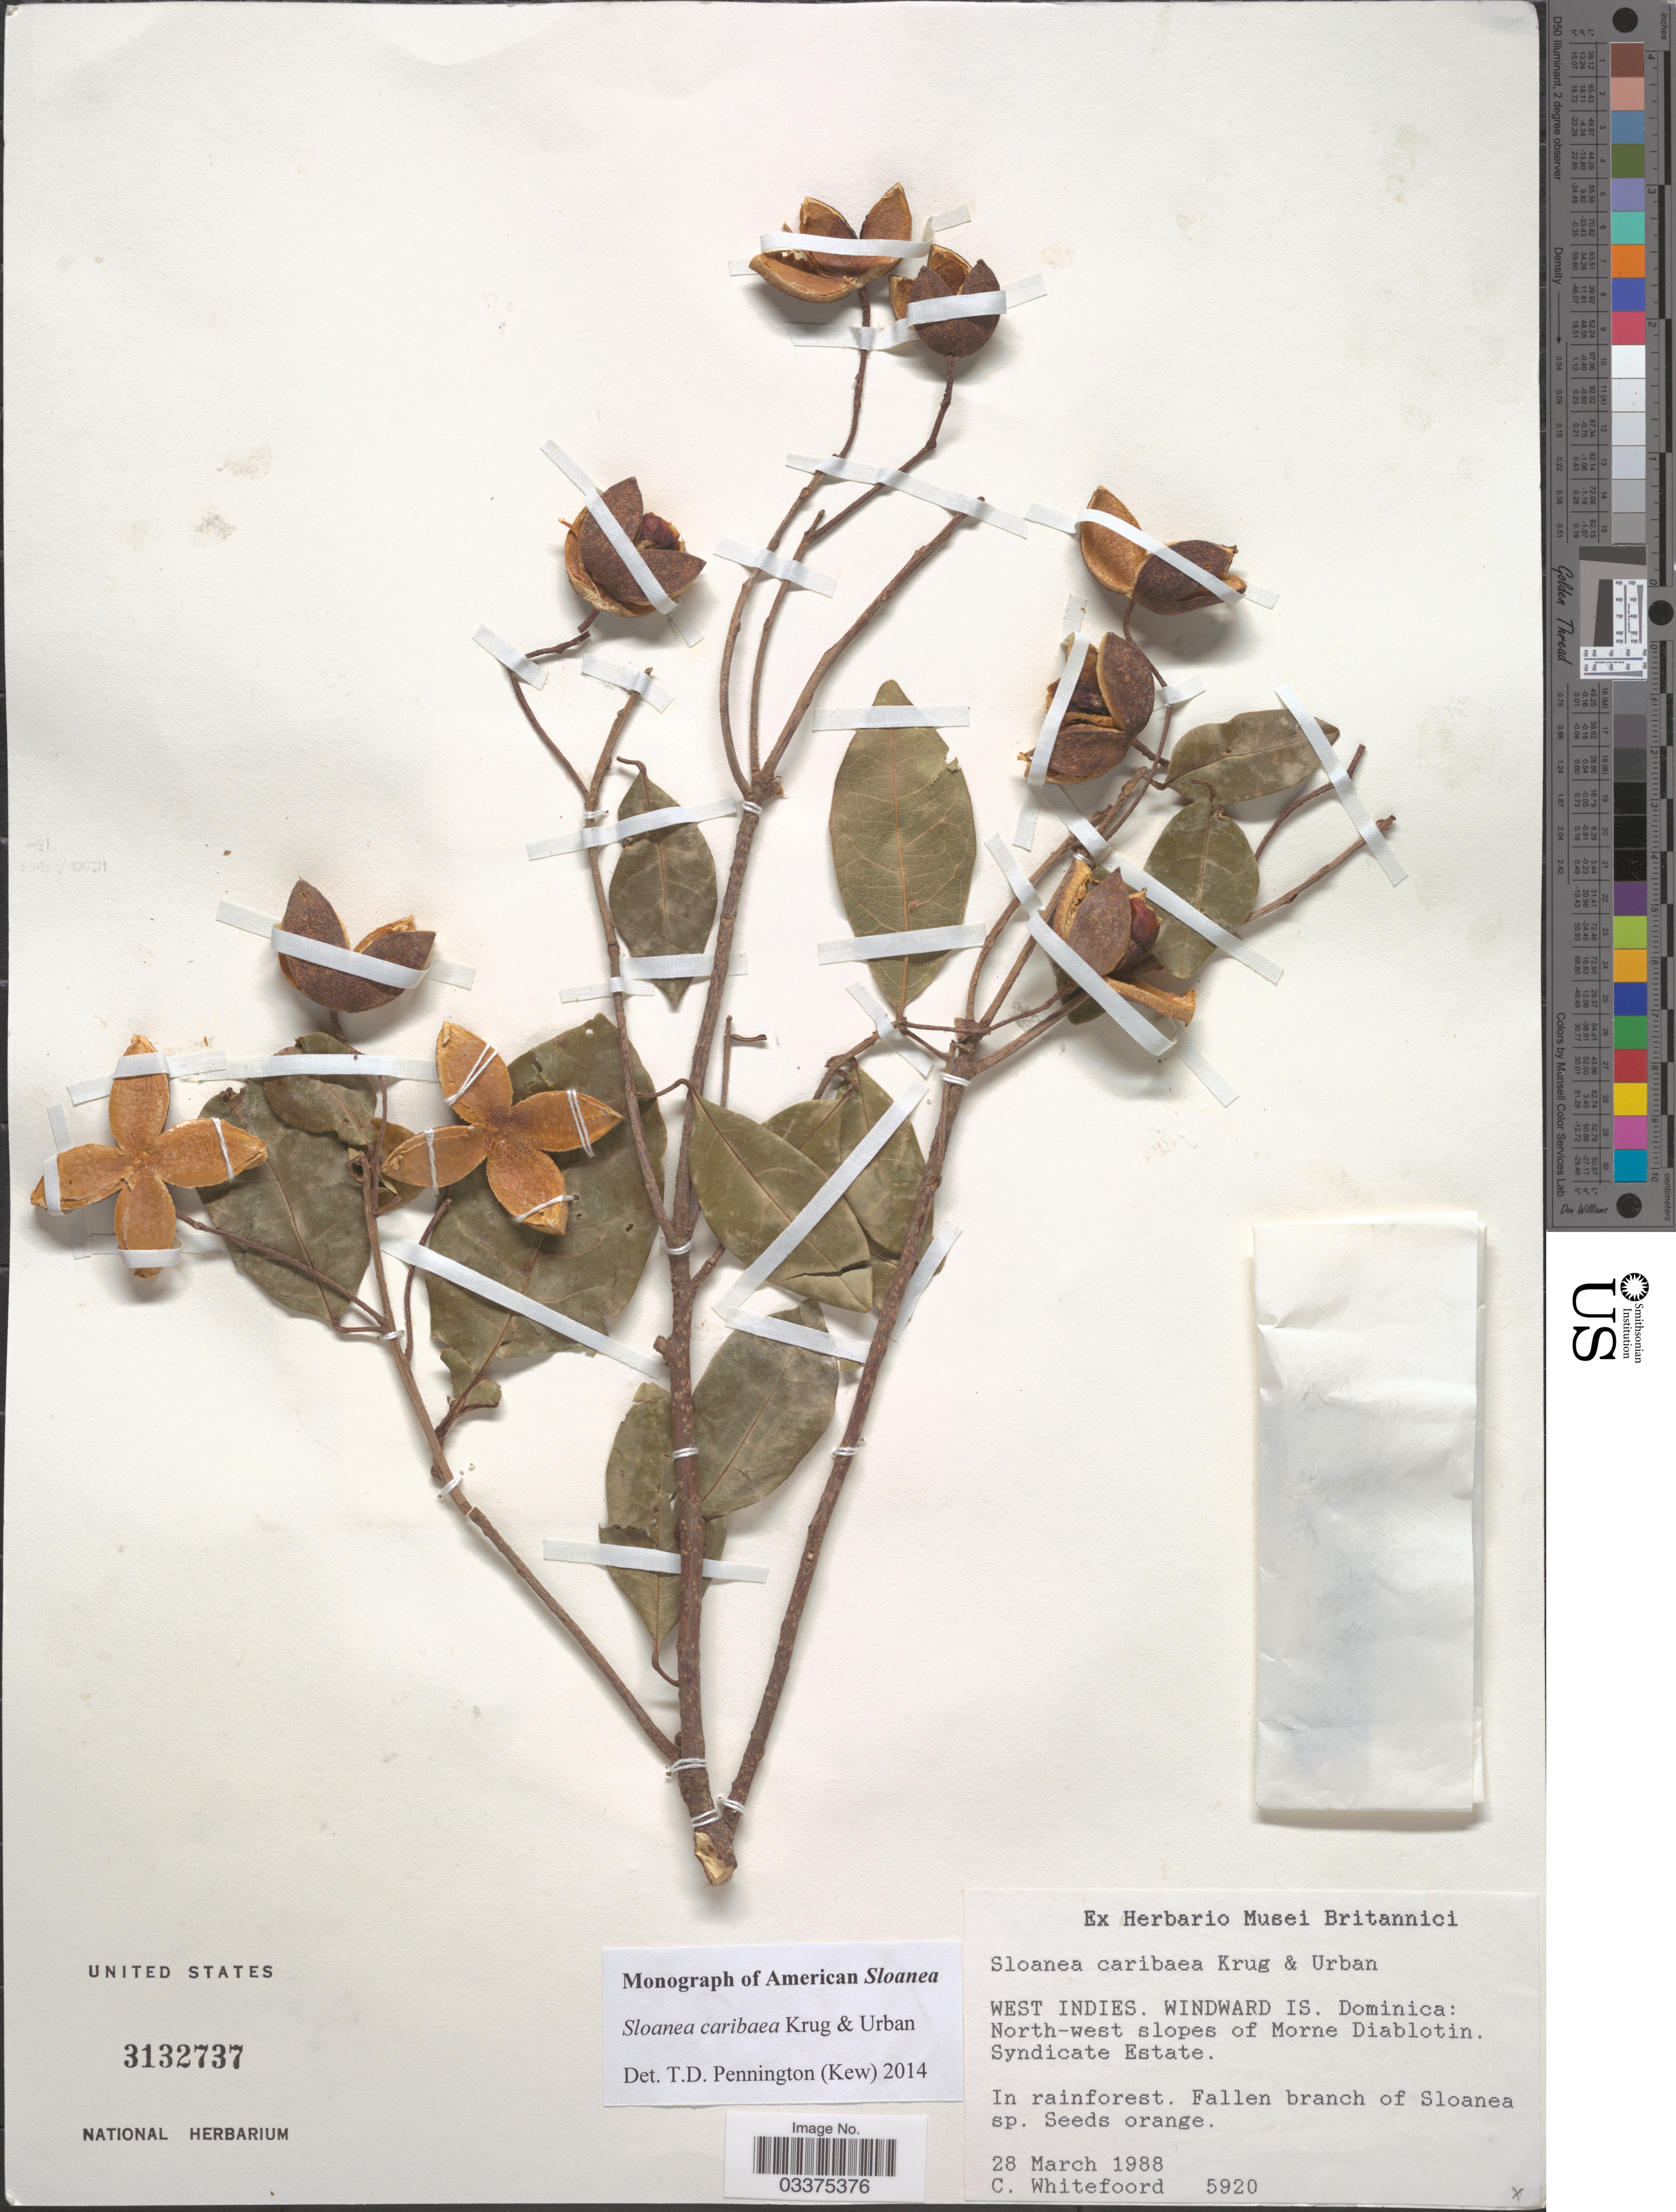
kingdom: Plantae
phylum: Tracheophyta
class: Magnoliopsida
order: Oxalidales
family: Elaeocarpaceae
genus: Sloanea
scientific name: Sloanea caribaea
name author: Krug & Urb. in Duss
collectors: C. Whitefoord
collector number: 5920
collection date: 1988-03-28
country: Dominica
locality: Windward Is. Dominica: North-west slopes of Morne Diablotin. Syndicate Estate.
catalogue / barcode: US 3232737